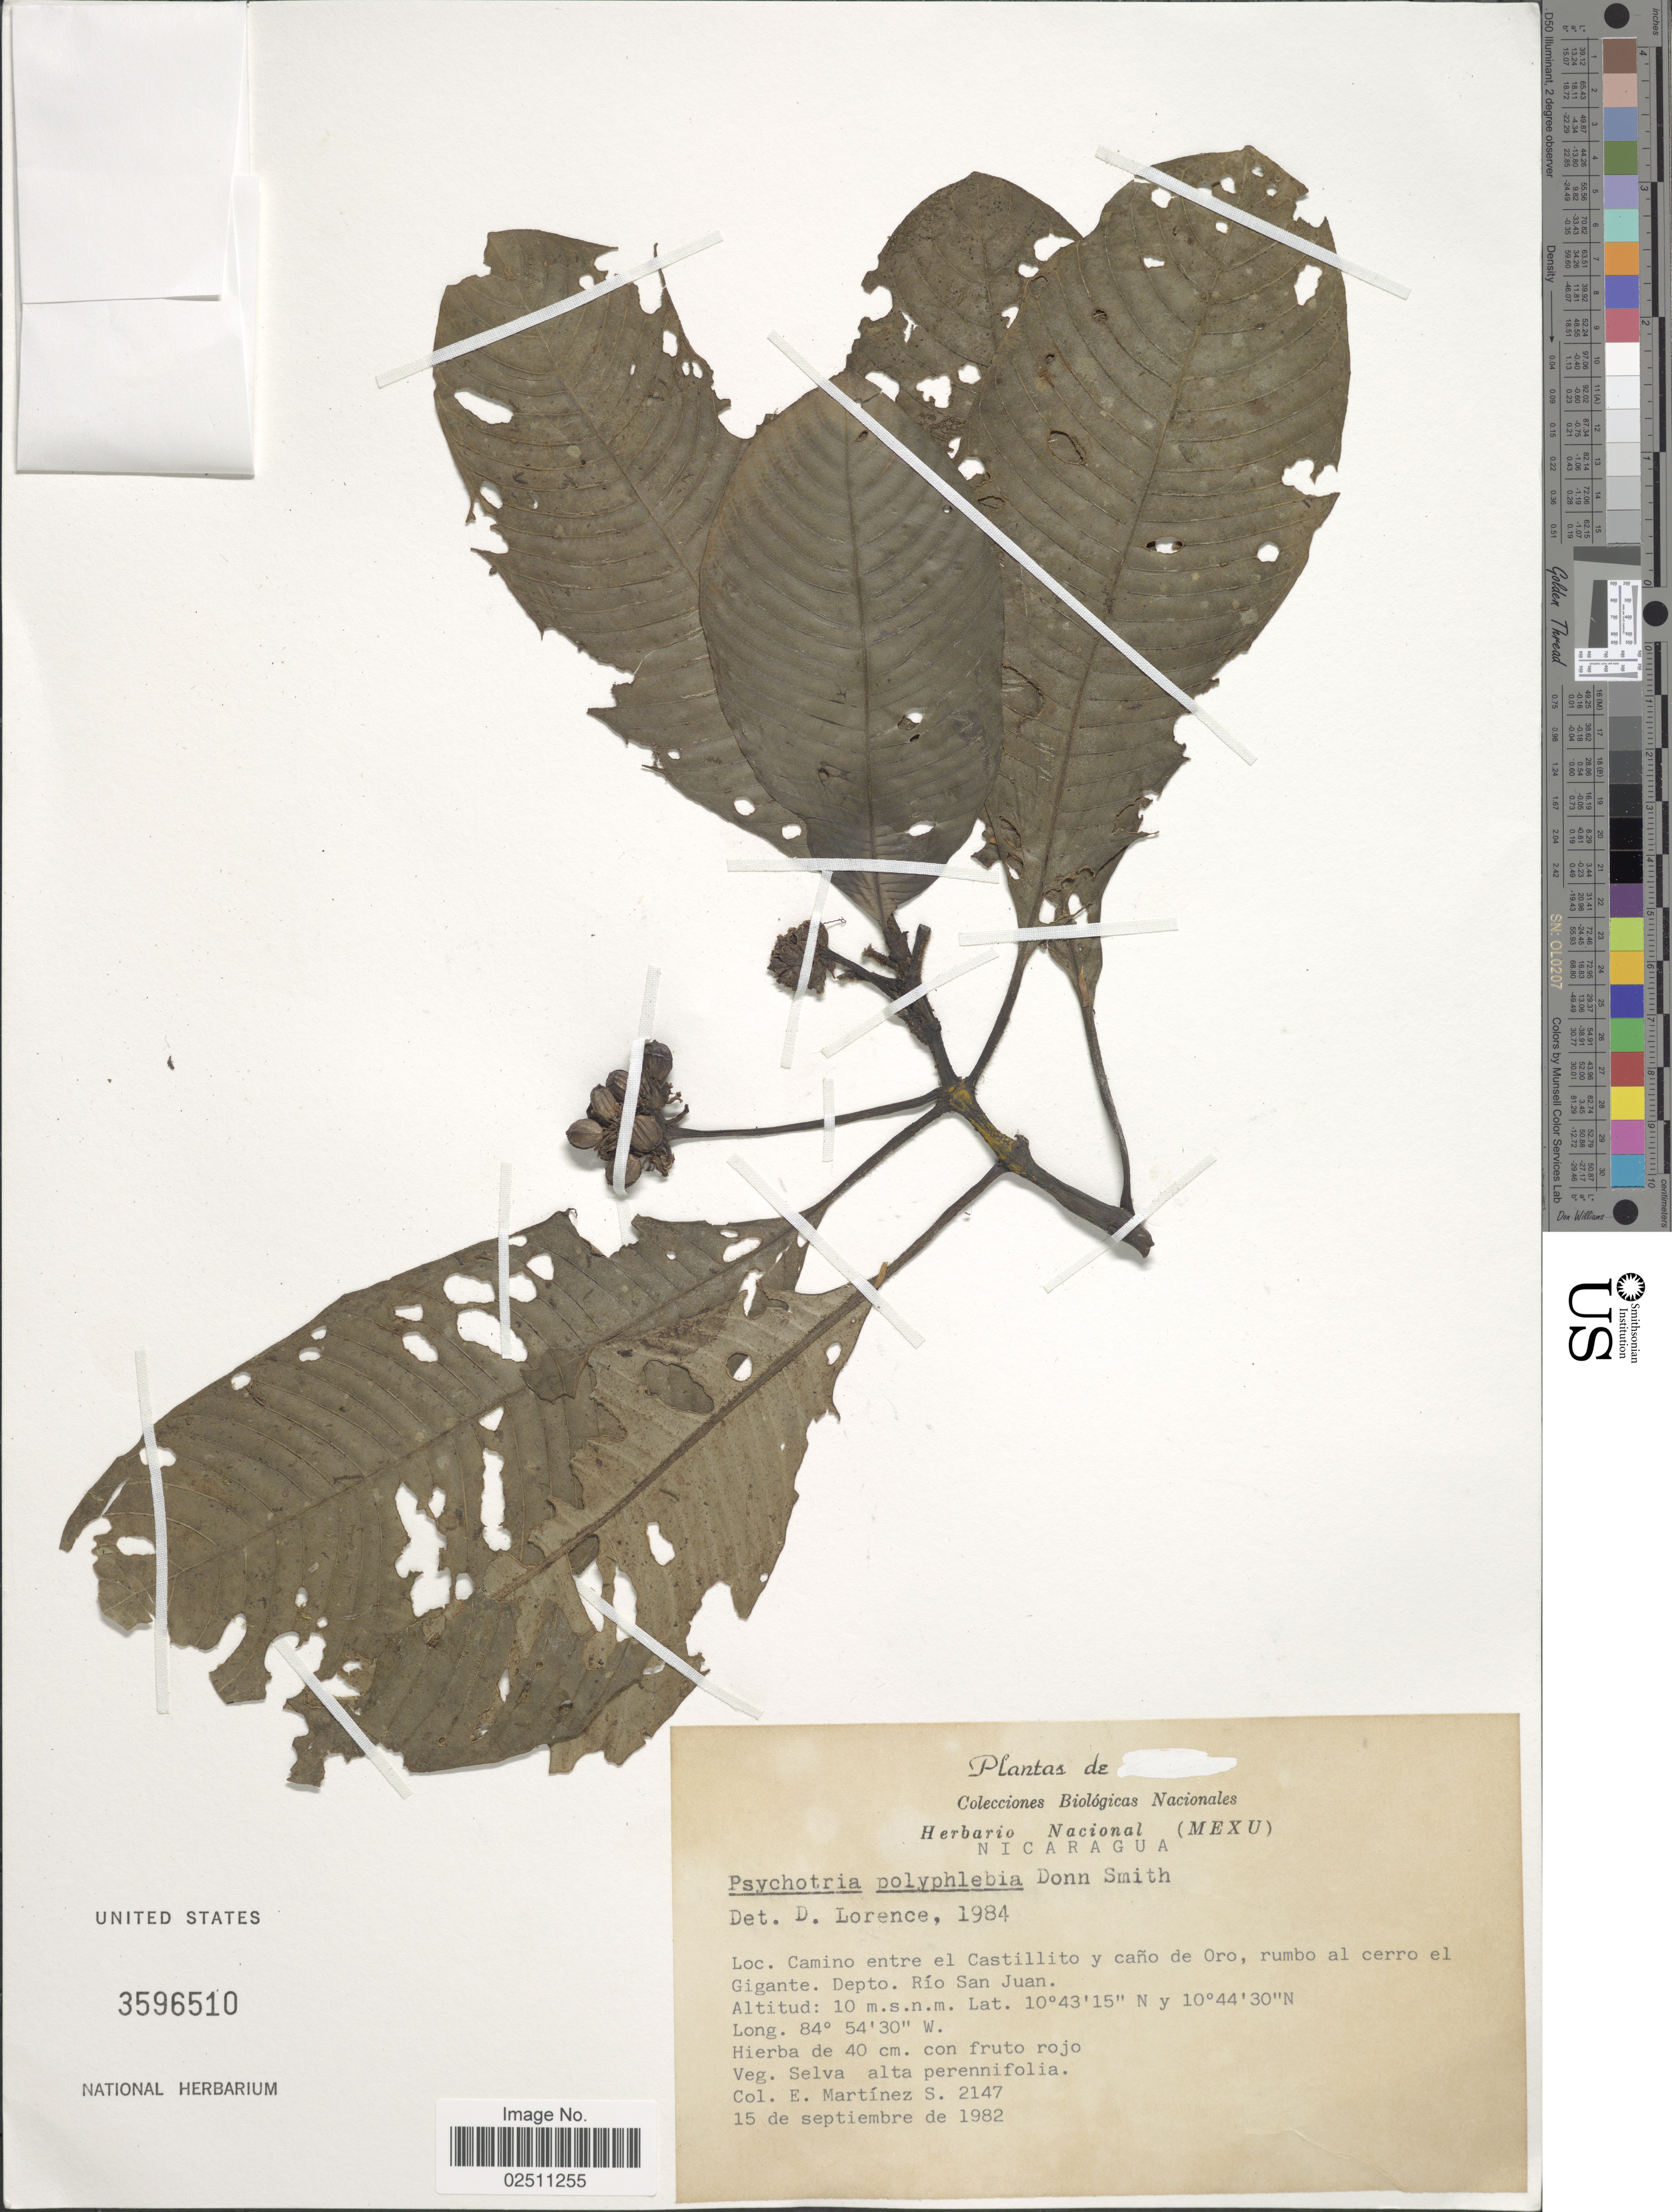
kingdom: Plantae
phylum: Tracheophyta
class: Magnoliopsida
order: Gentianales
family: Rubiaceae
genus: Psychotria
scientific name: Psychotria polyphlebia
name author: Donn. Sm.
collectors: E. M. Martínez S.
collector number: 2147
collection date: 1982-09-15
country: Nicaragua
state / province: Rio San Juan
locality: Camino entre el Castillito y cano de Oro, rumblo al cerro de Gigante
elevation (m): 10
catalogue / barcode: US 3596510